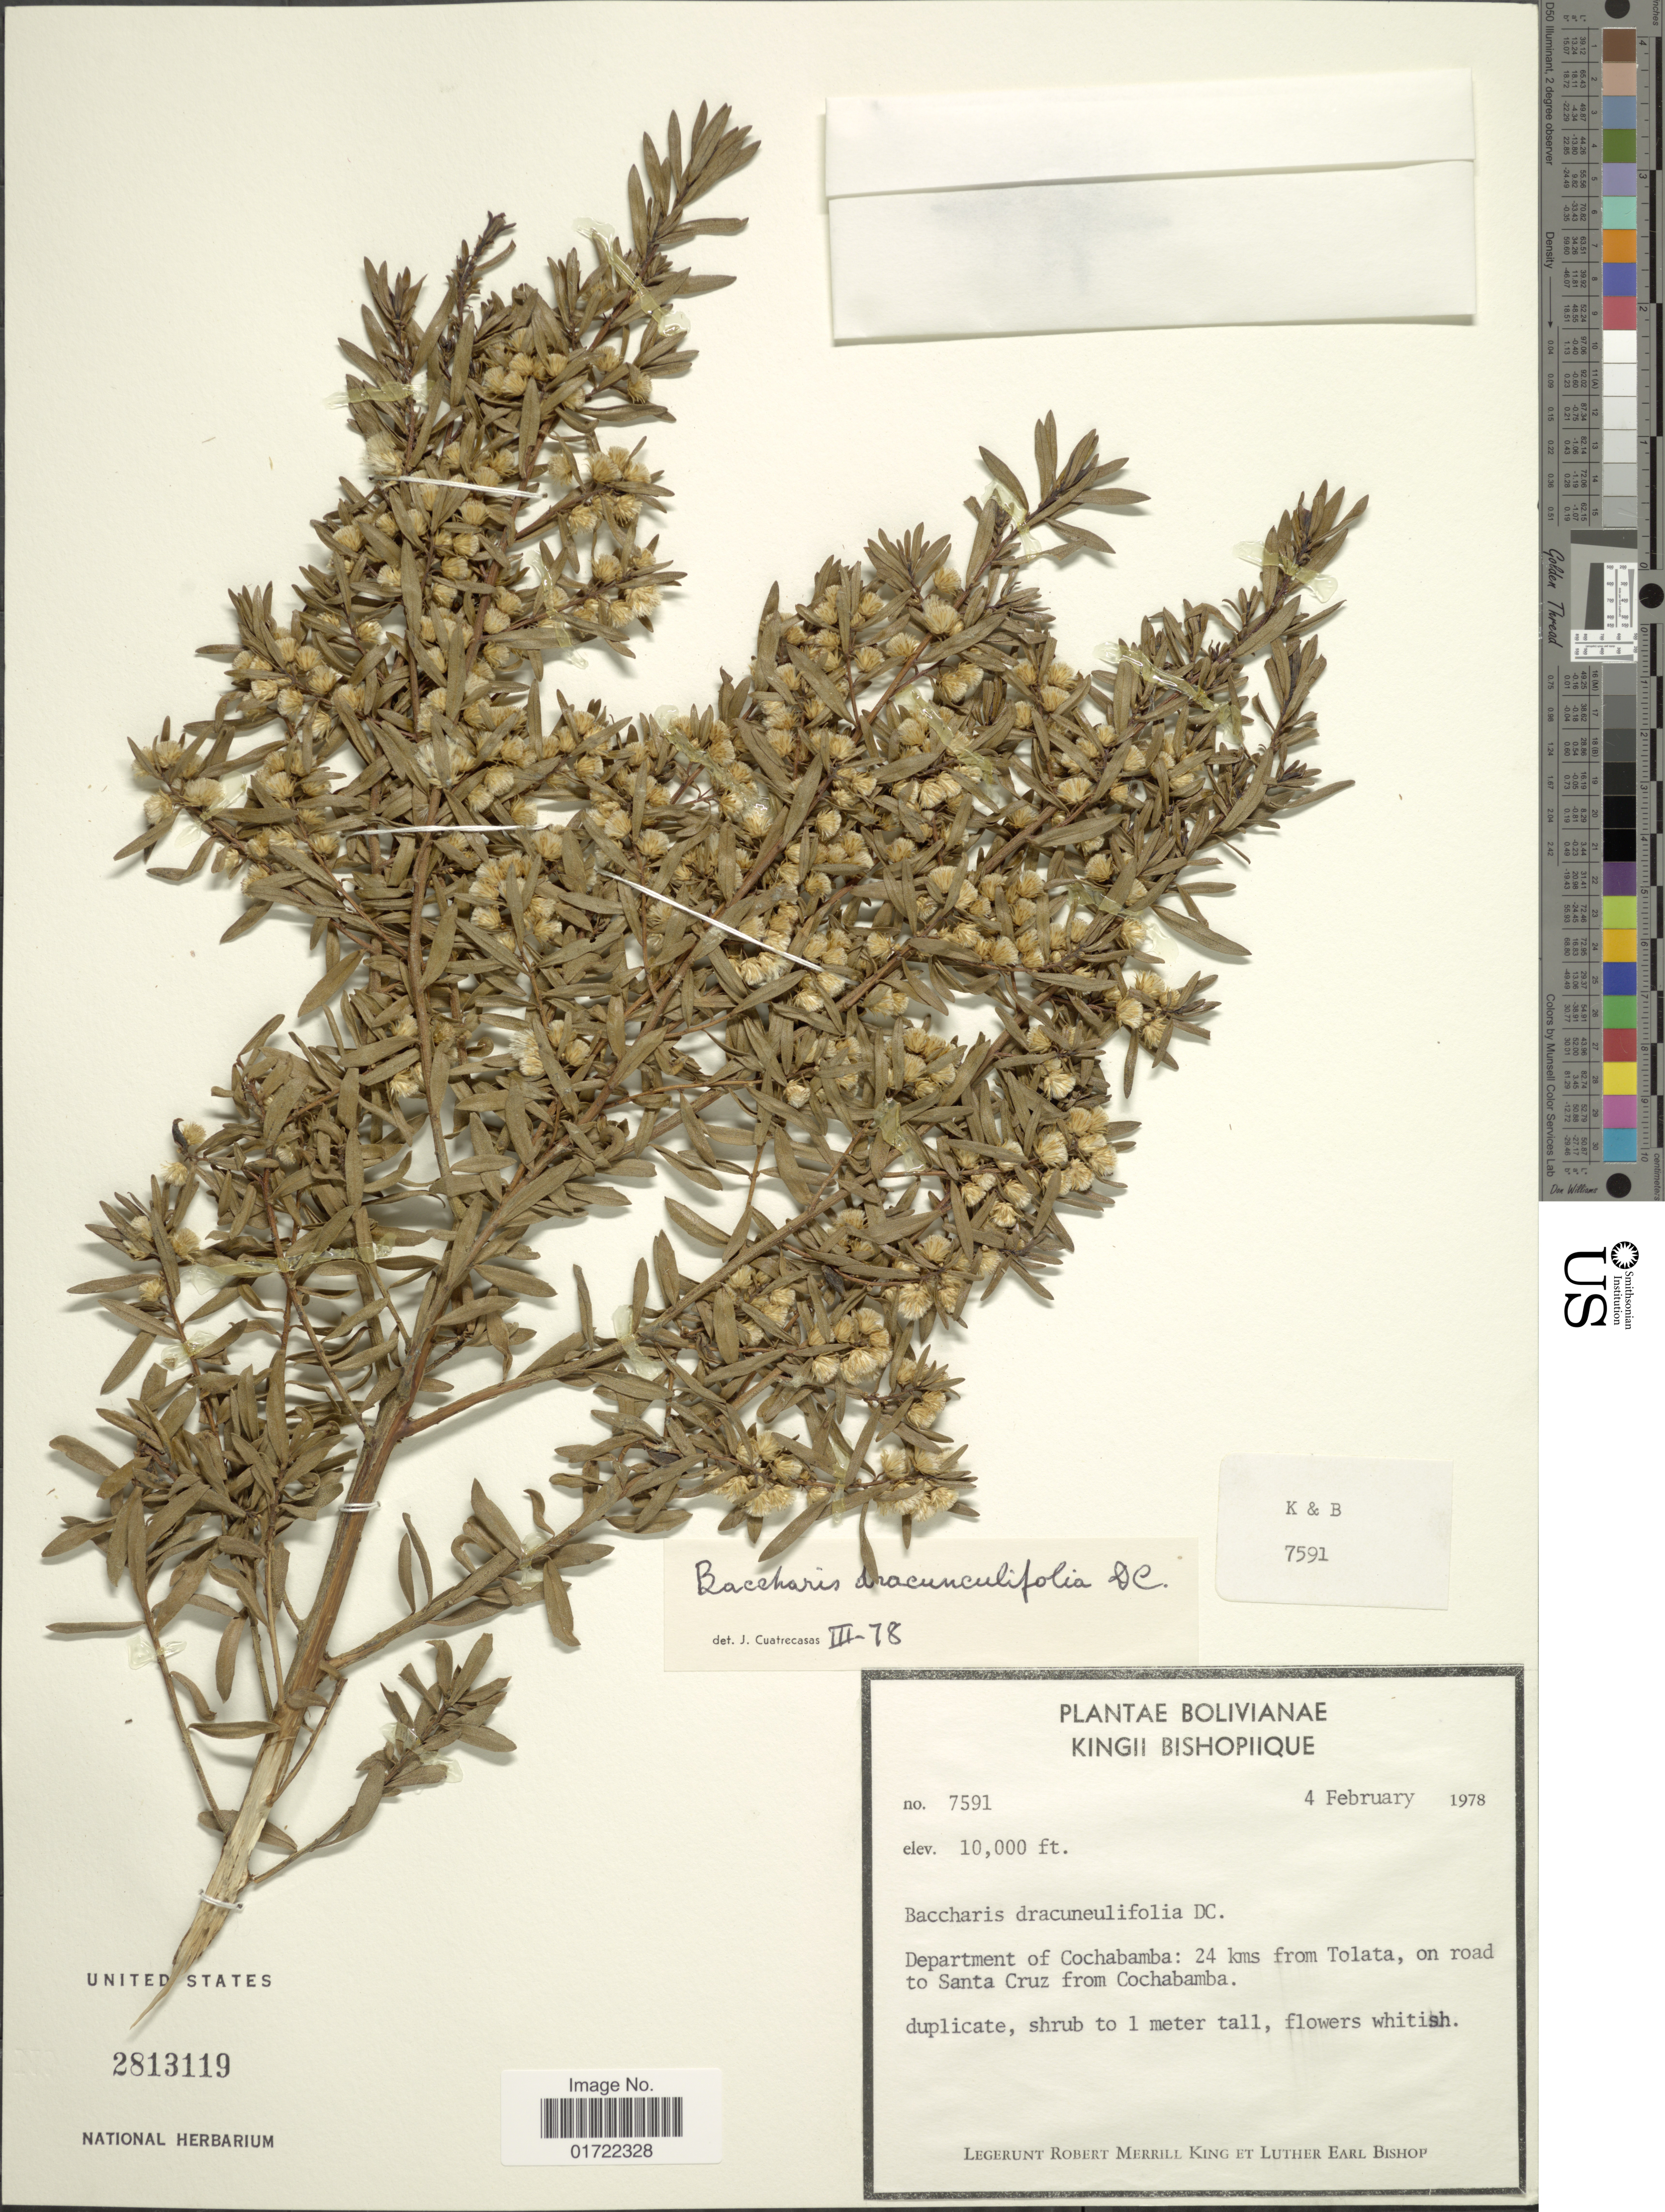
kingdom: Plantae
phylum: Tracheophyta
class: Magnoliopsida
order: Asterales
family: Asteraceae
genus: Baccharis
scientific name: Baccharis dracunculifolia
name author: DC.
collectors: R. M. King & L. E. Bishop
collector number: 7591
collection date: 1978-02-04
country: Bolivia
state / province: Cochabamba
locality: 24 kms from Tolata, on road to Santa Cruz from Cochabamba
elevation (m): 3048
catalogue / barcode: US 2813119